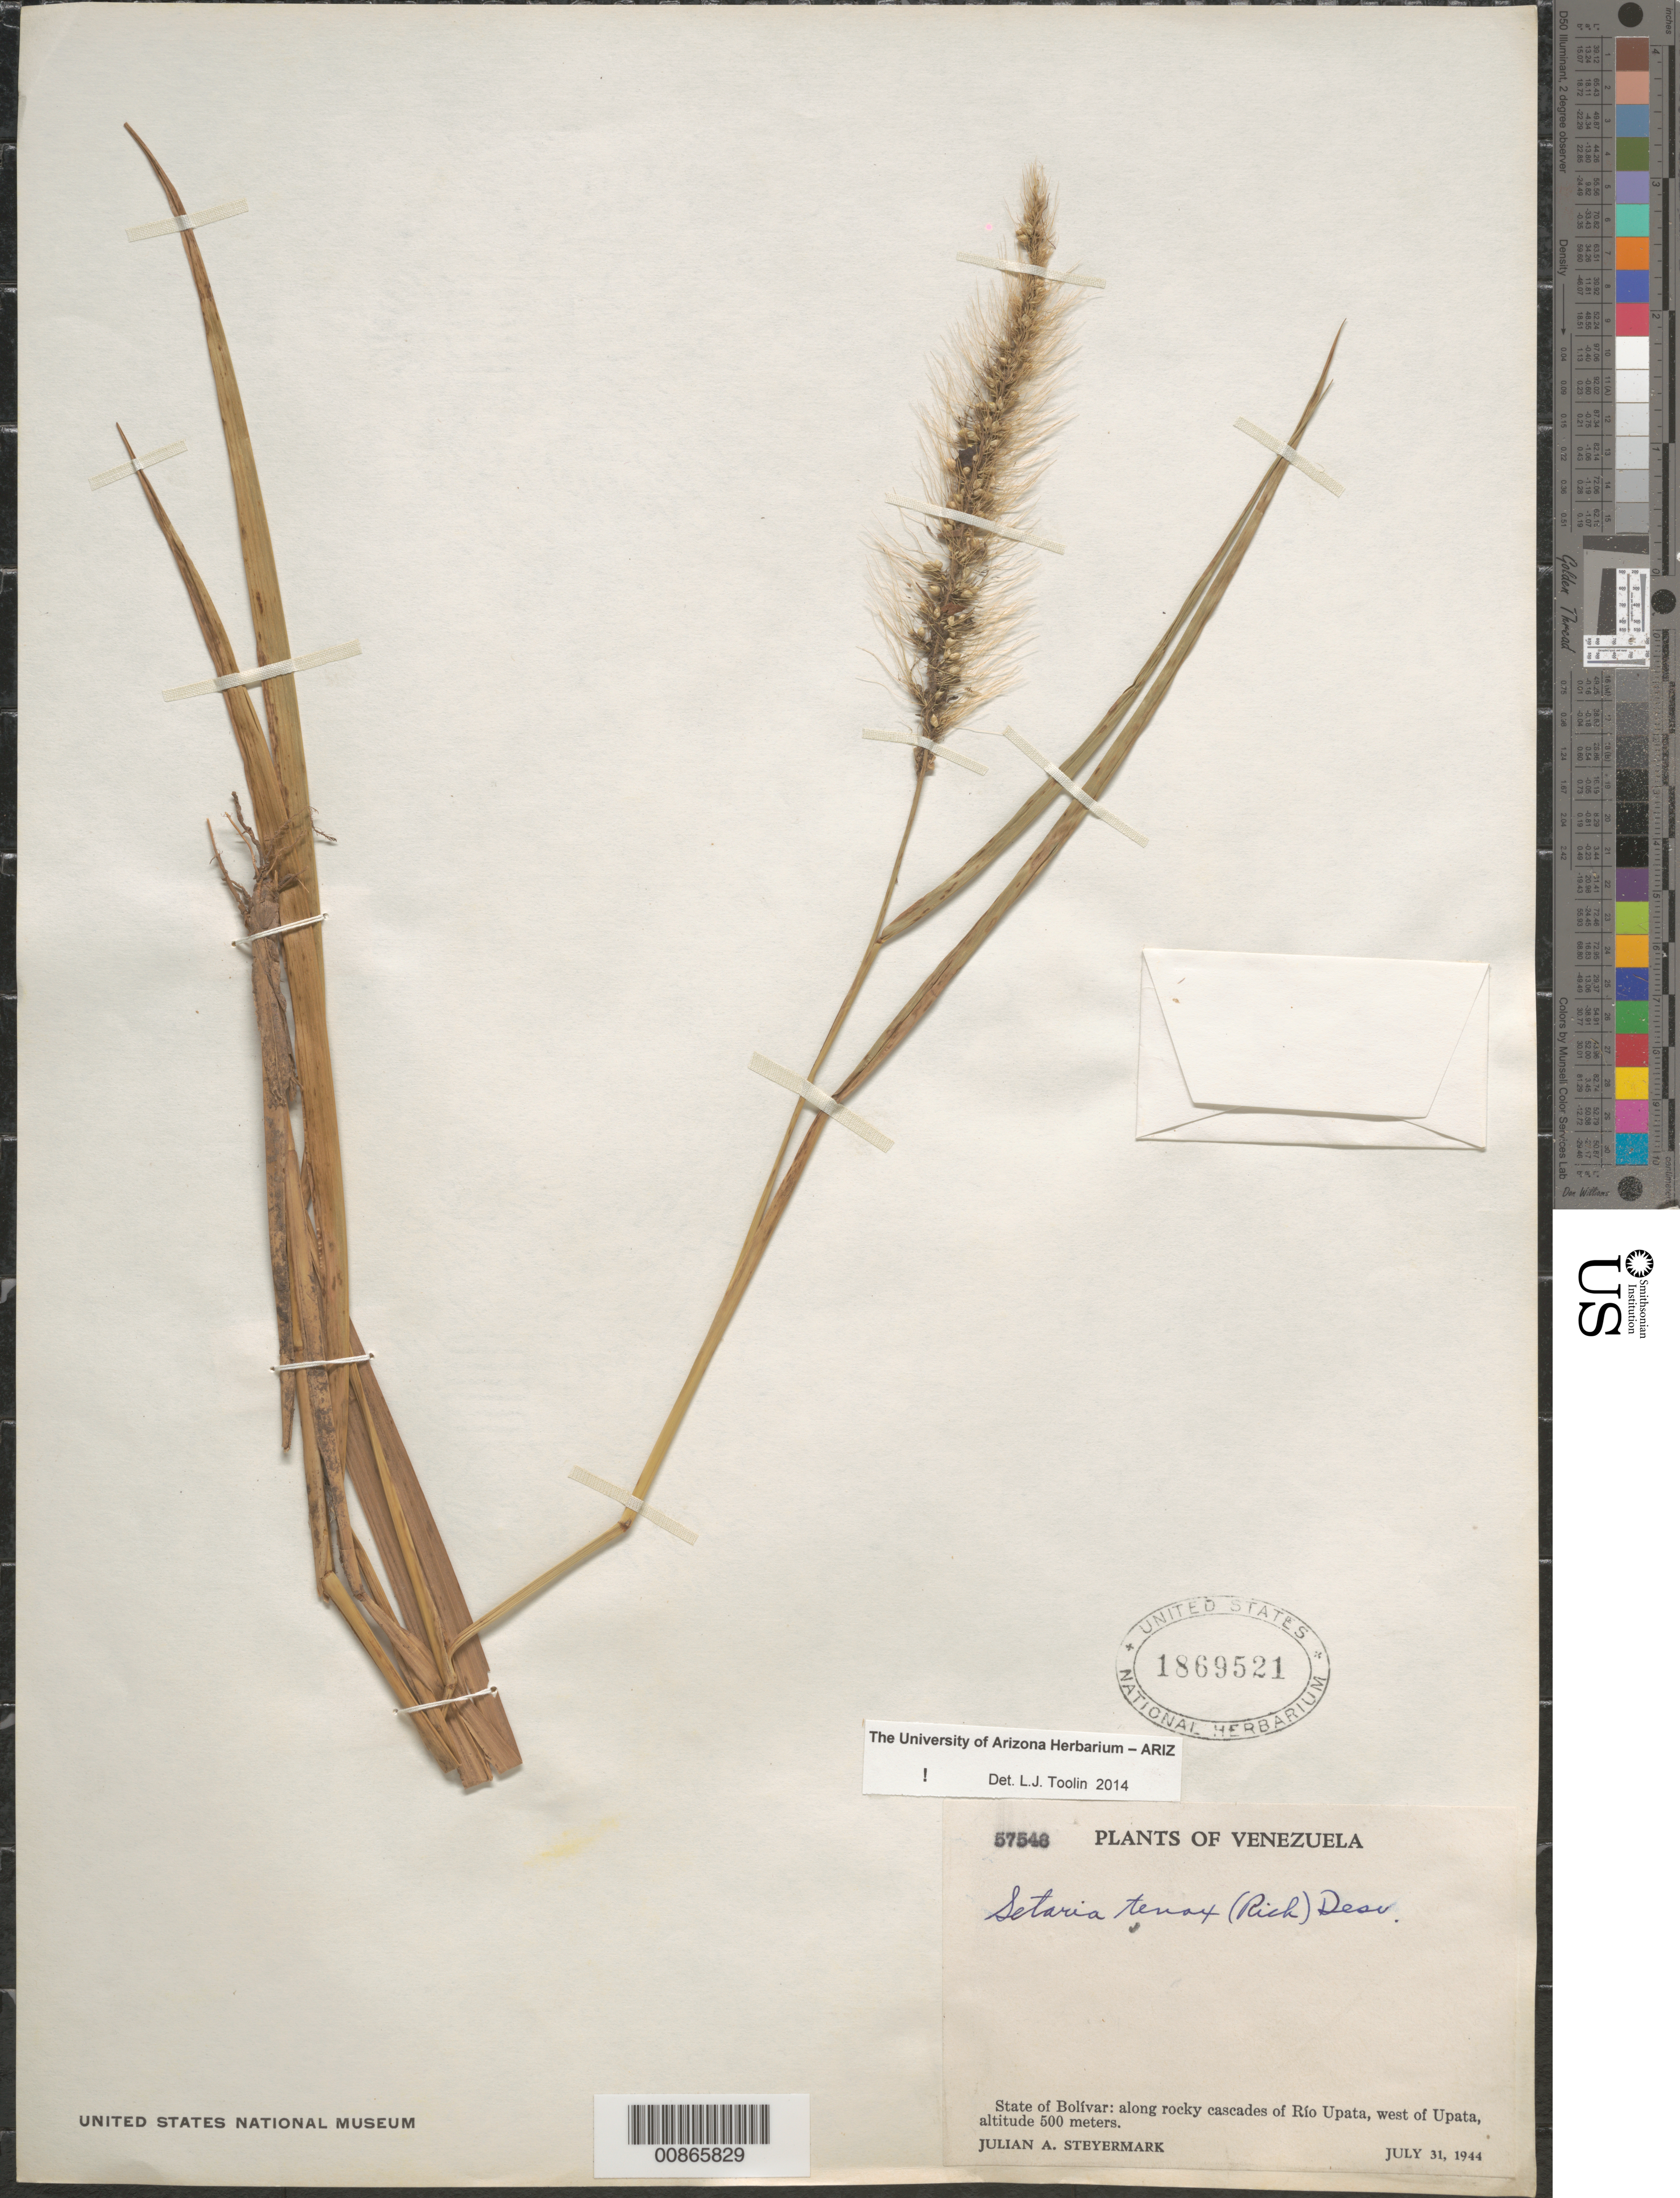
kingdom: Plantae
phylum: Tracheophyta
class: Liliopsida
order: Poales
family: Poaceae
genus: Setaria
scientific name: Setaria tenax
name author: (Rich.) Desv.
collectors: J. Steyermark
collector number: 57548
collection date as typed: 31-Jul-44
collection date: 1944-07-31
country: Venezuela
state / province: Bolívar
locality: Río Upata, W of Upata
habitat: Rocky cascades of river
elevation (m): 500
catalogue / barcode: US 1869521